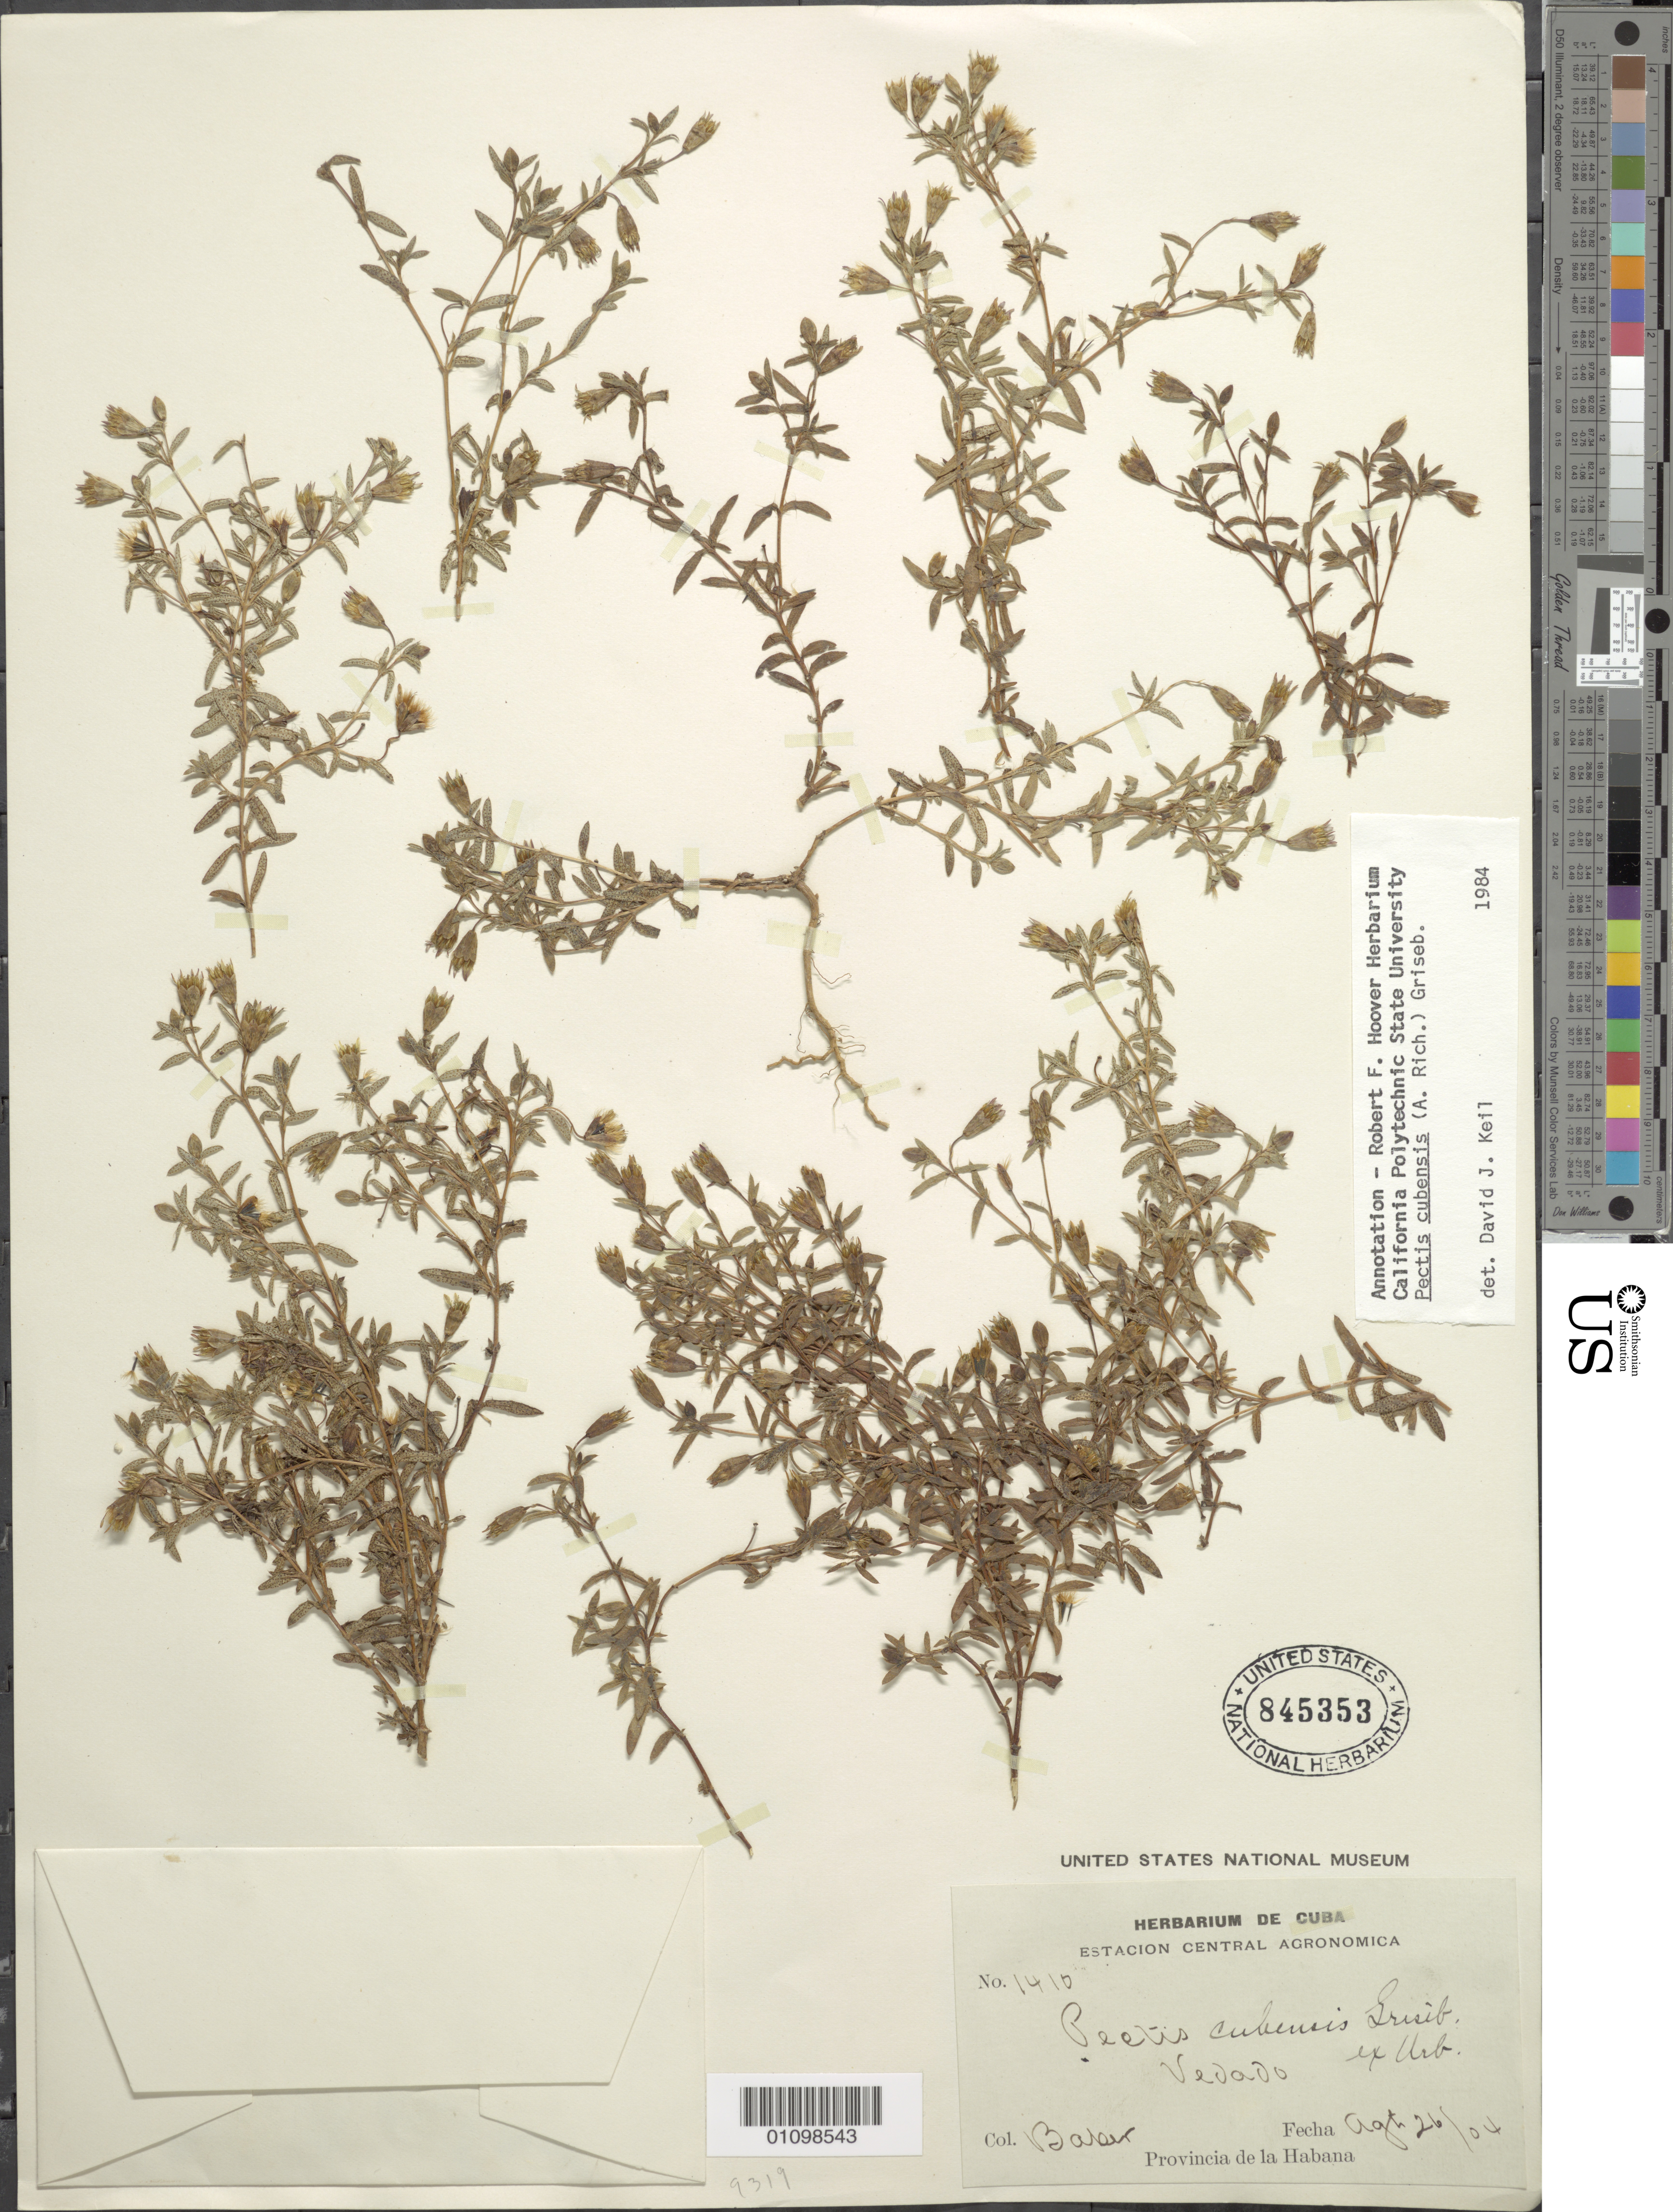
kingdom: Plantae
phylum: Tracheophyta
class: Magnoliopsida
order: Asterales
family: Asteraceae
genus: Pectis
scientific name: Pectis cubensis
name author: (A. Rich.) Griseb.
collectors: C. F. Baker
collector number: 1410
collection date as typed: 26 Aug 1904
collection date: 1904-08-26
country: Cuba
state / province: La Habana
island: Cuba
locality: La Habana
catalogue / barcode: US 845353